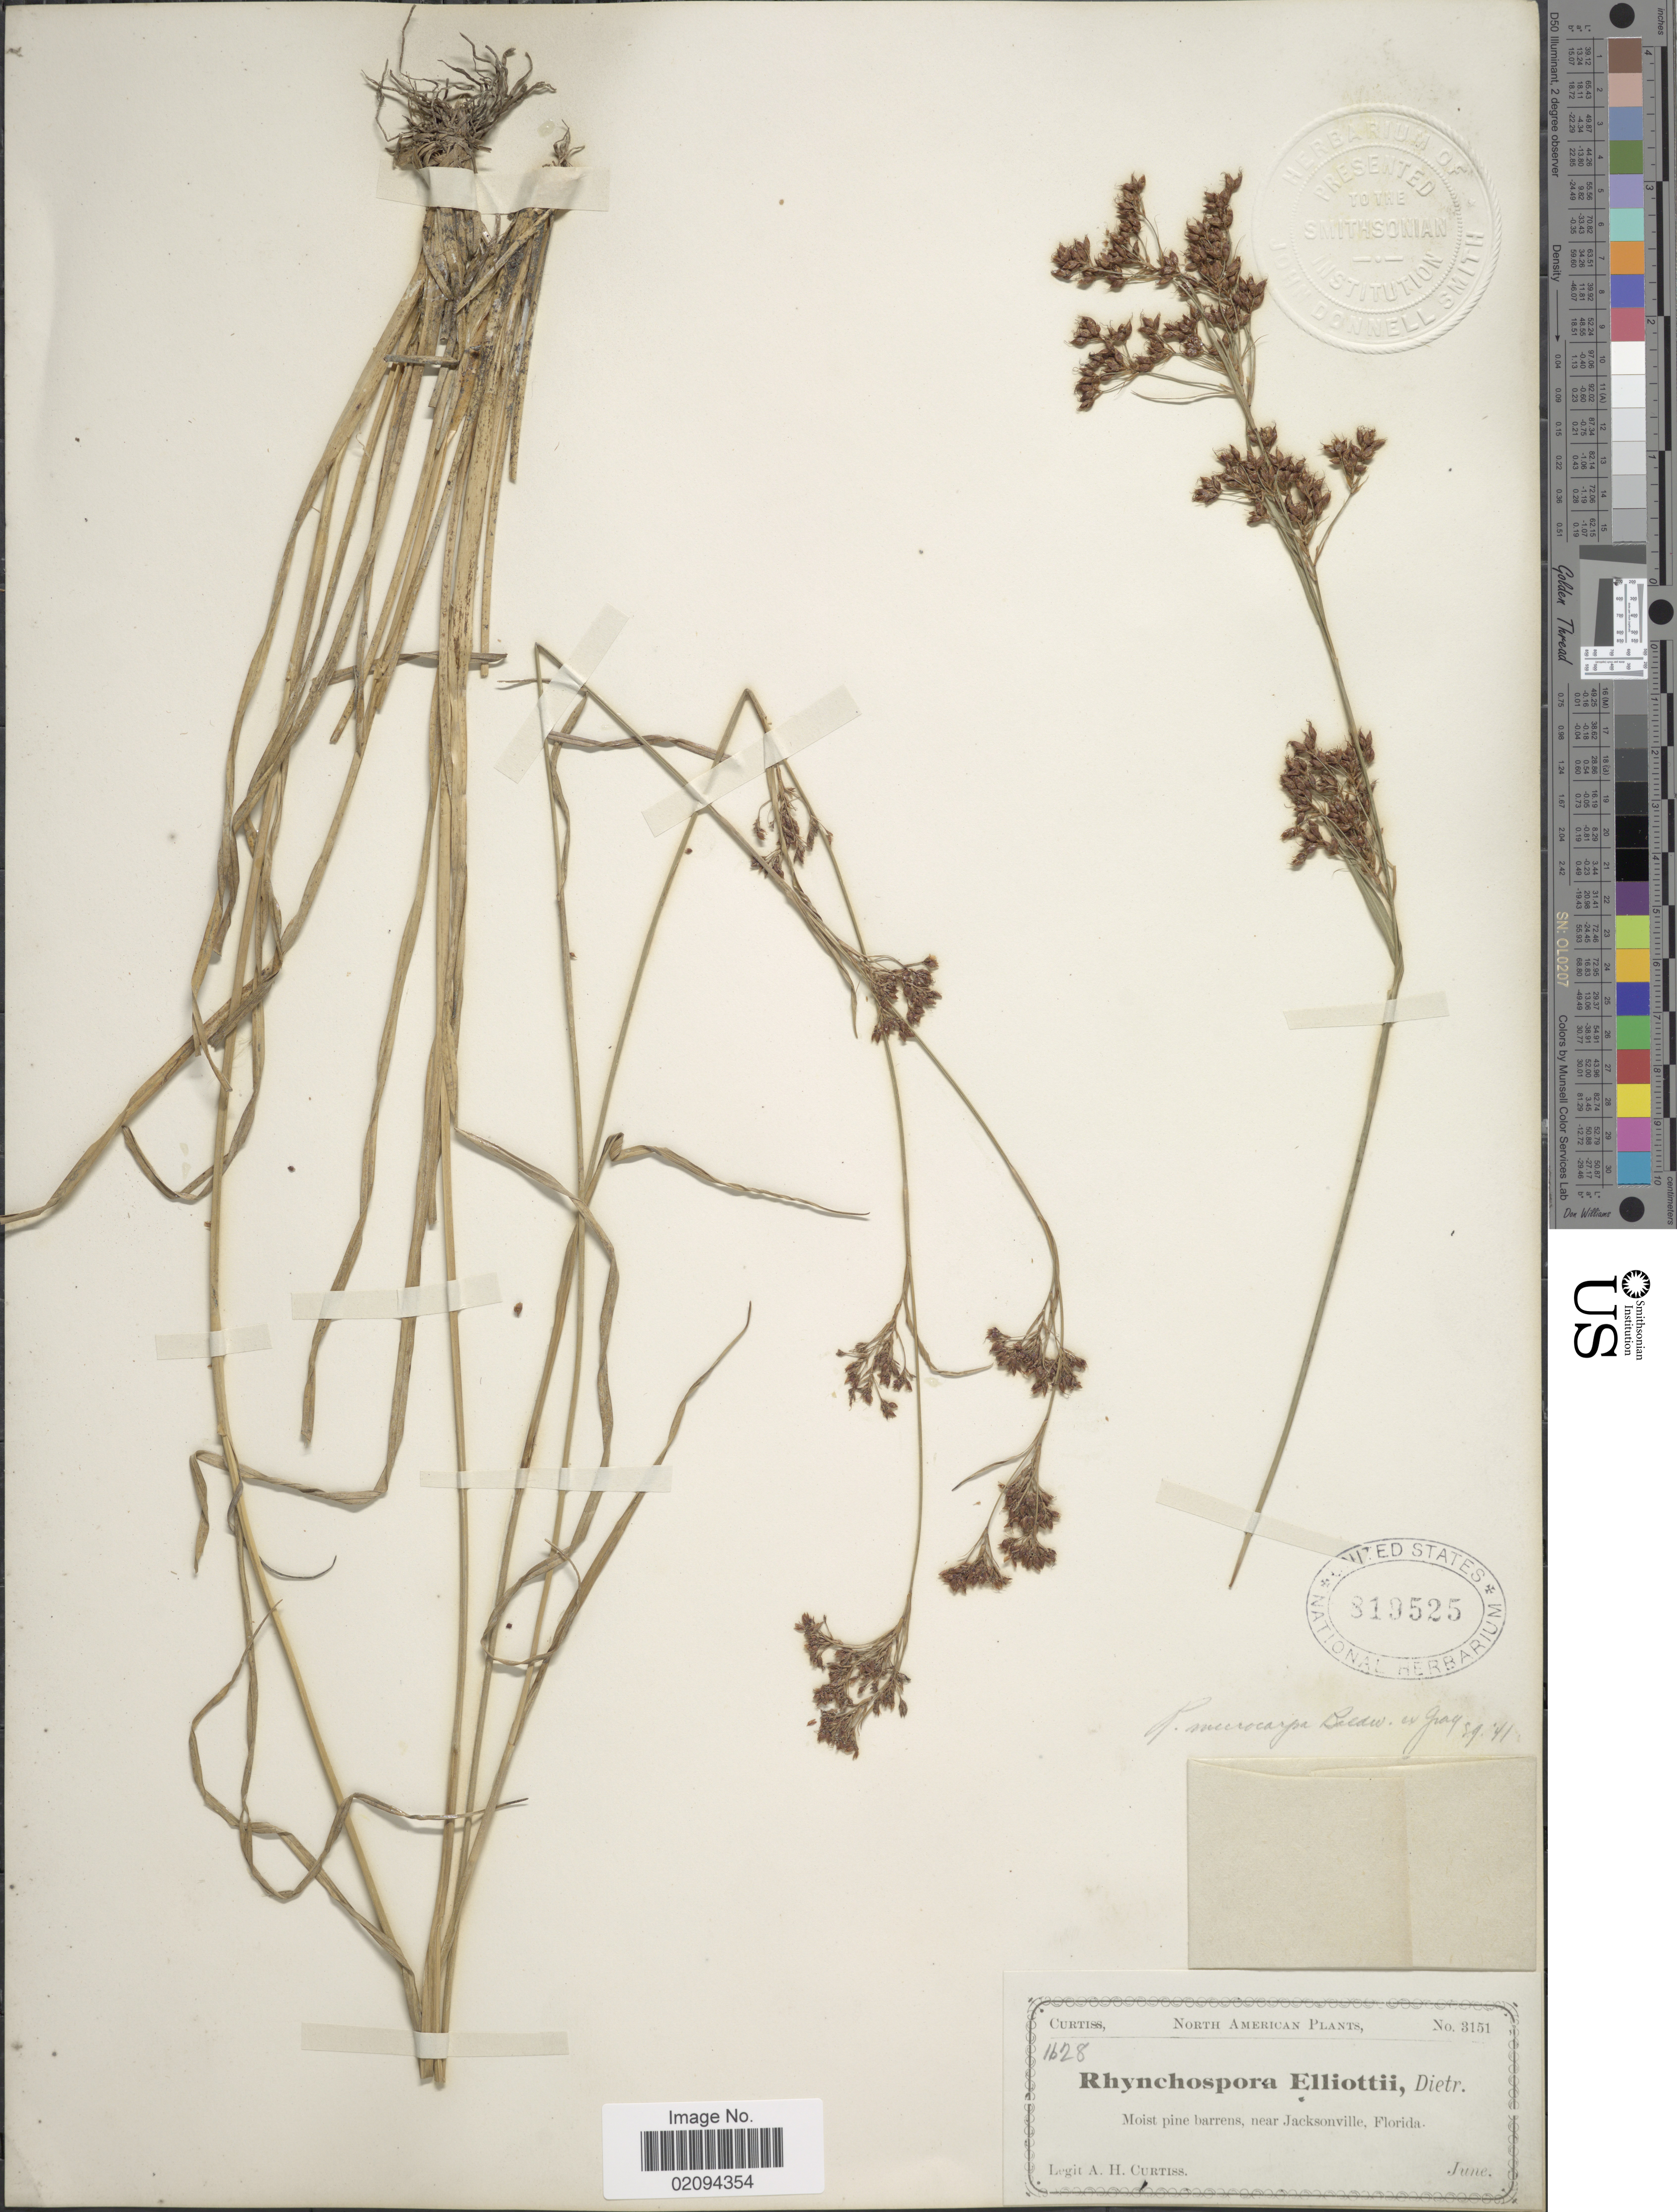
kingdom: Plantae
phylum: Tracheophyta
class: Liliopsida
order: Poales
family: Cyperaceae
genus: Rhynchospora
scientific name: Rhynchospora microcarpa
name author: Baldwin ex A. Gray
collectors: A. H. Curtiss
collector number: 3151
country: United States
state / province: Florida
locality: Moist pine barrens, near Jacksonville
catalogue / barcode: US 819525